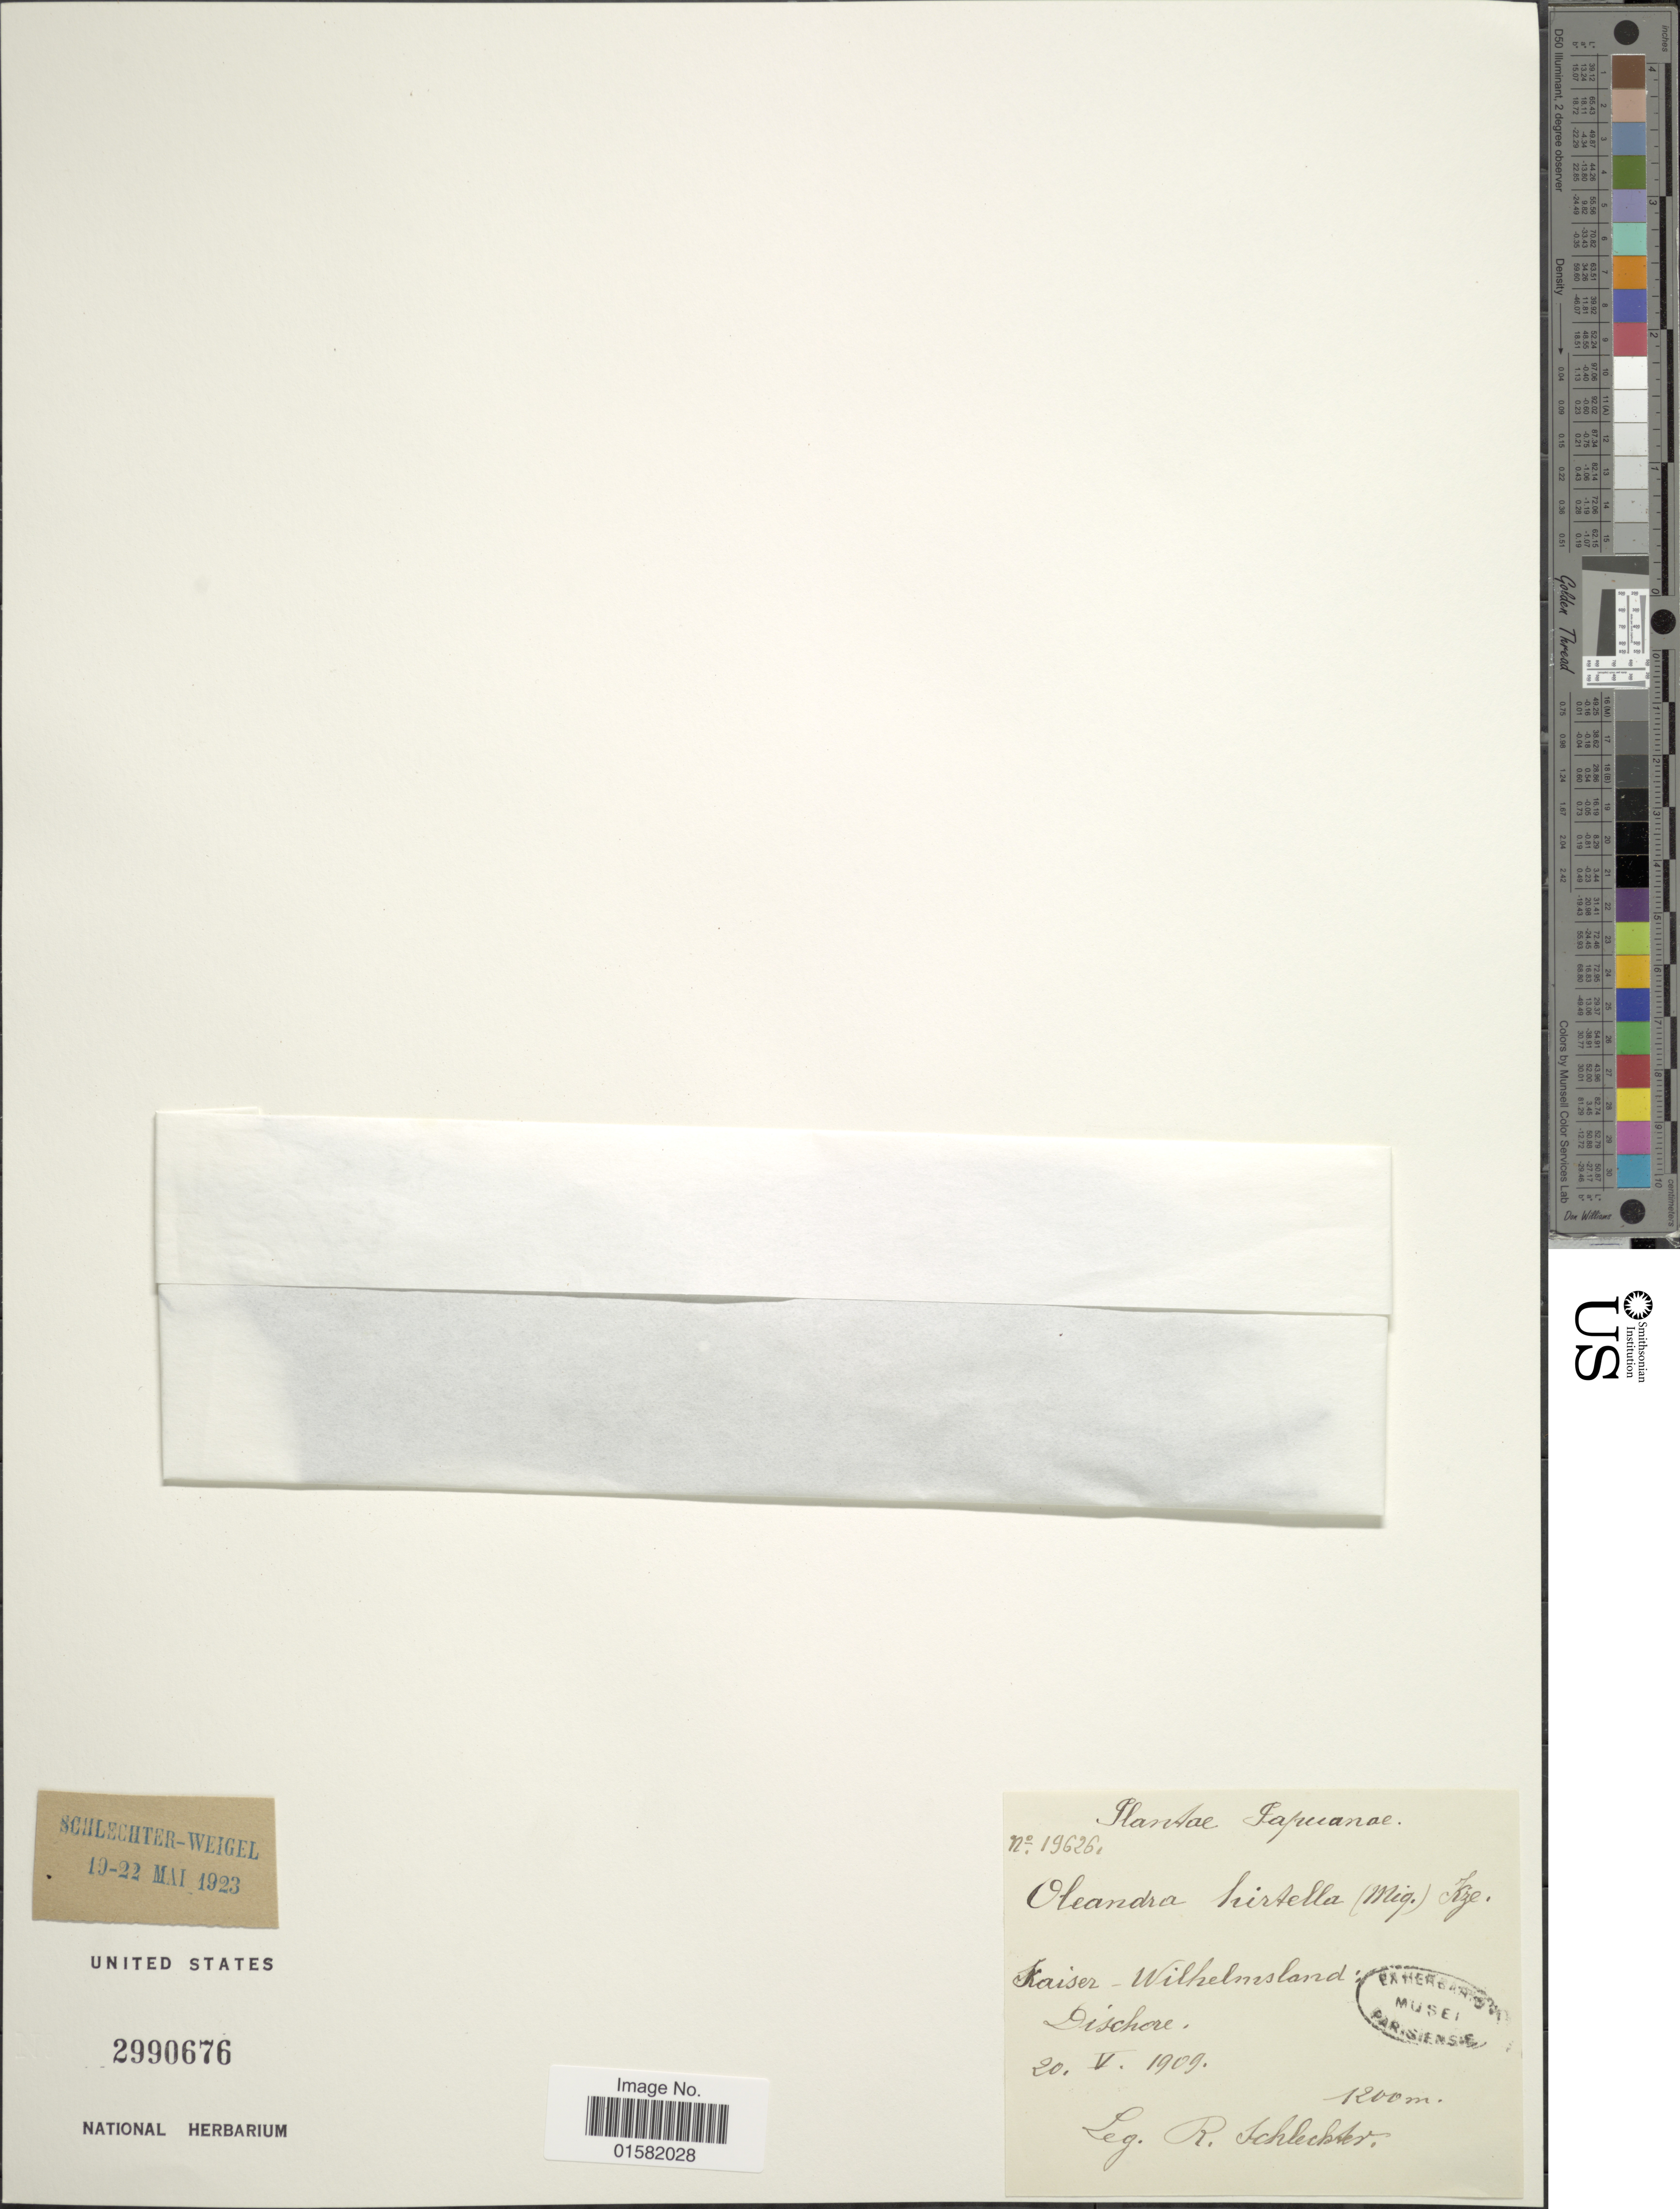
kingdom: Plantae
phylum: Tracheophyta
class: Polypodiopsida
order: Polypodiales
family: Oleandraceae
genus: Oleandra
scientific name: Oleandra neriiformis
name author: Cav.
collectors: F. R. R. Schlechter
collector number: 19626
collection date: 1909-05-20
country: Papua New Guinea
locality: Papuanae, Kaiser-Wilhelmsland: Dischore.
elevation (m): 1200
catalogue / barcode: US 2990676